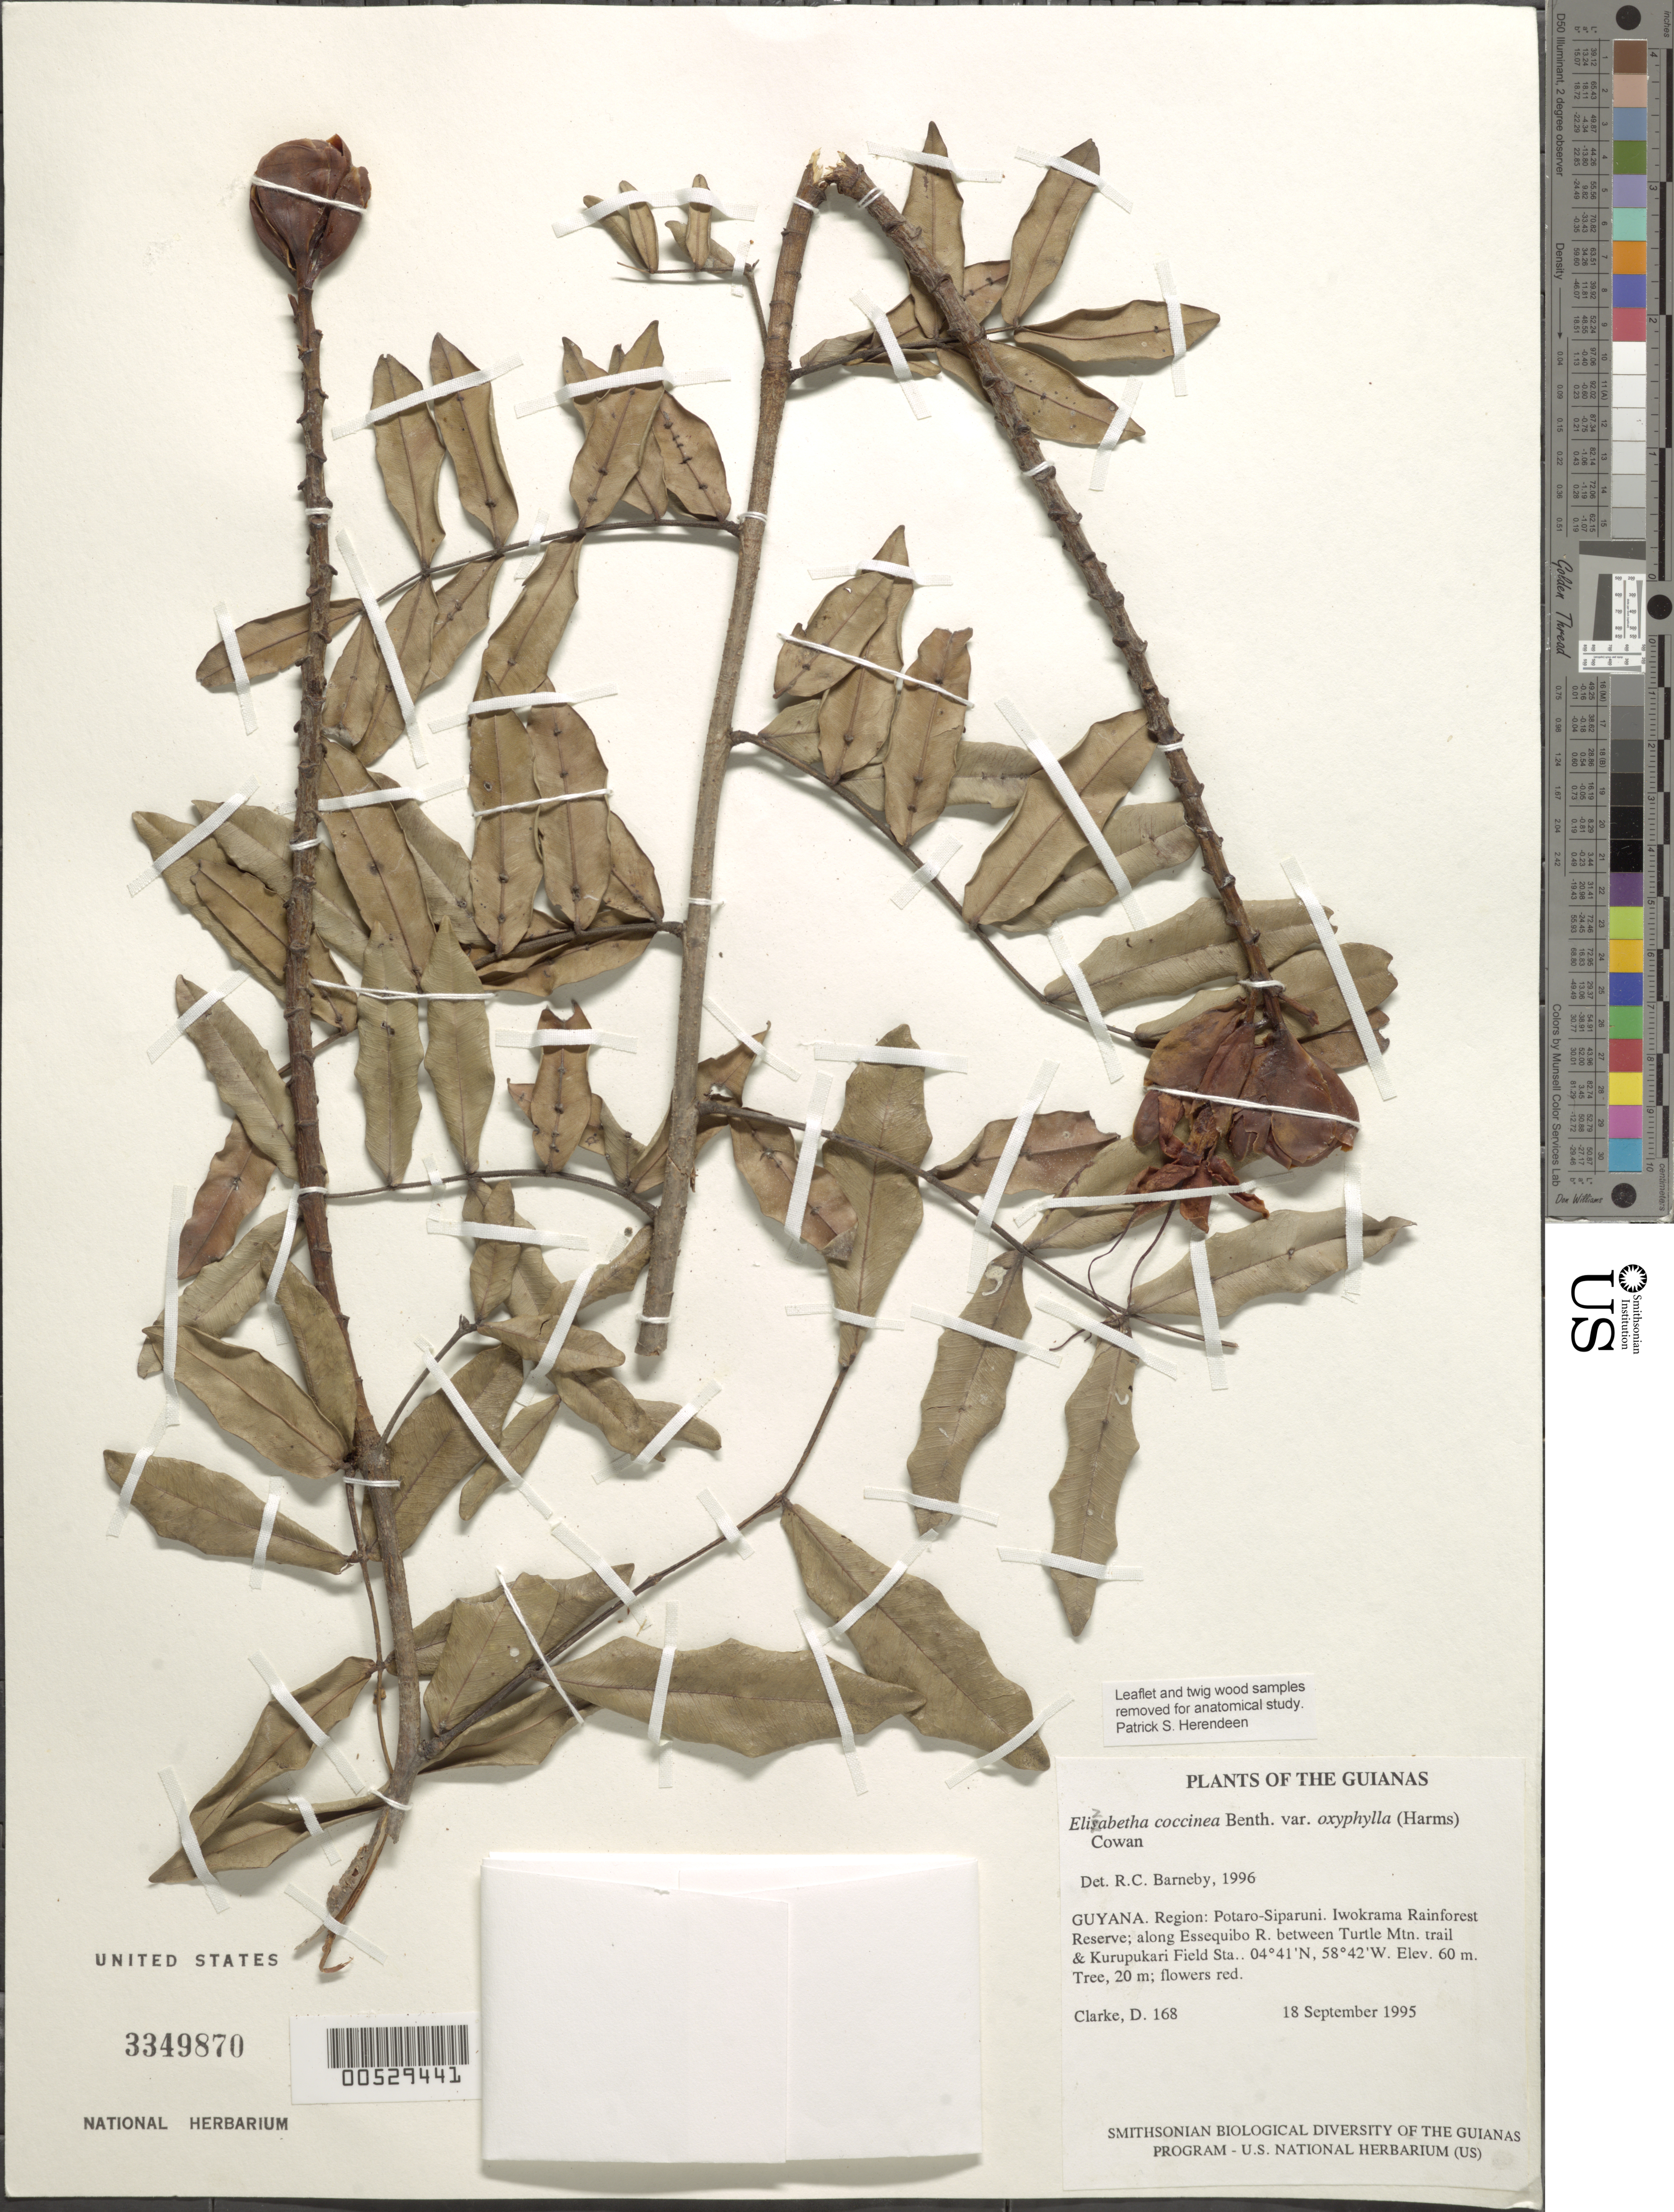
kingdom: Plantae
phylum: Tracheophyta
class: Magnoliopsida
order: Fabales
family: Fabaceae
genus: Elizabetha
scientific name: Elizabetha coccinea var. oxyphylla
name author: (Harms) R.S. Cowan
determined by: Barneby, Rupert C., (NY)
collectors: H. D. Clarke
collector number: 168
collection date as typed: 18 September 1995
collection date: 1995-09-18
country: Guyana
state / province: Potaro-Siparuni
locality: Iwokrama Rainforest Reserve; along Essequibo R. between Turtle Mtn. trail & Kurupukari Field Station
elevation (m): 60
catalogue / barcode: US 3349870